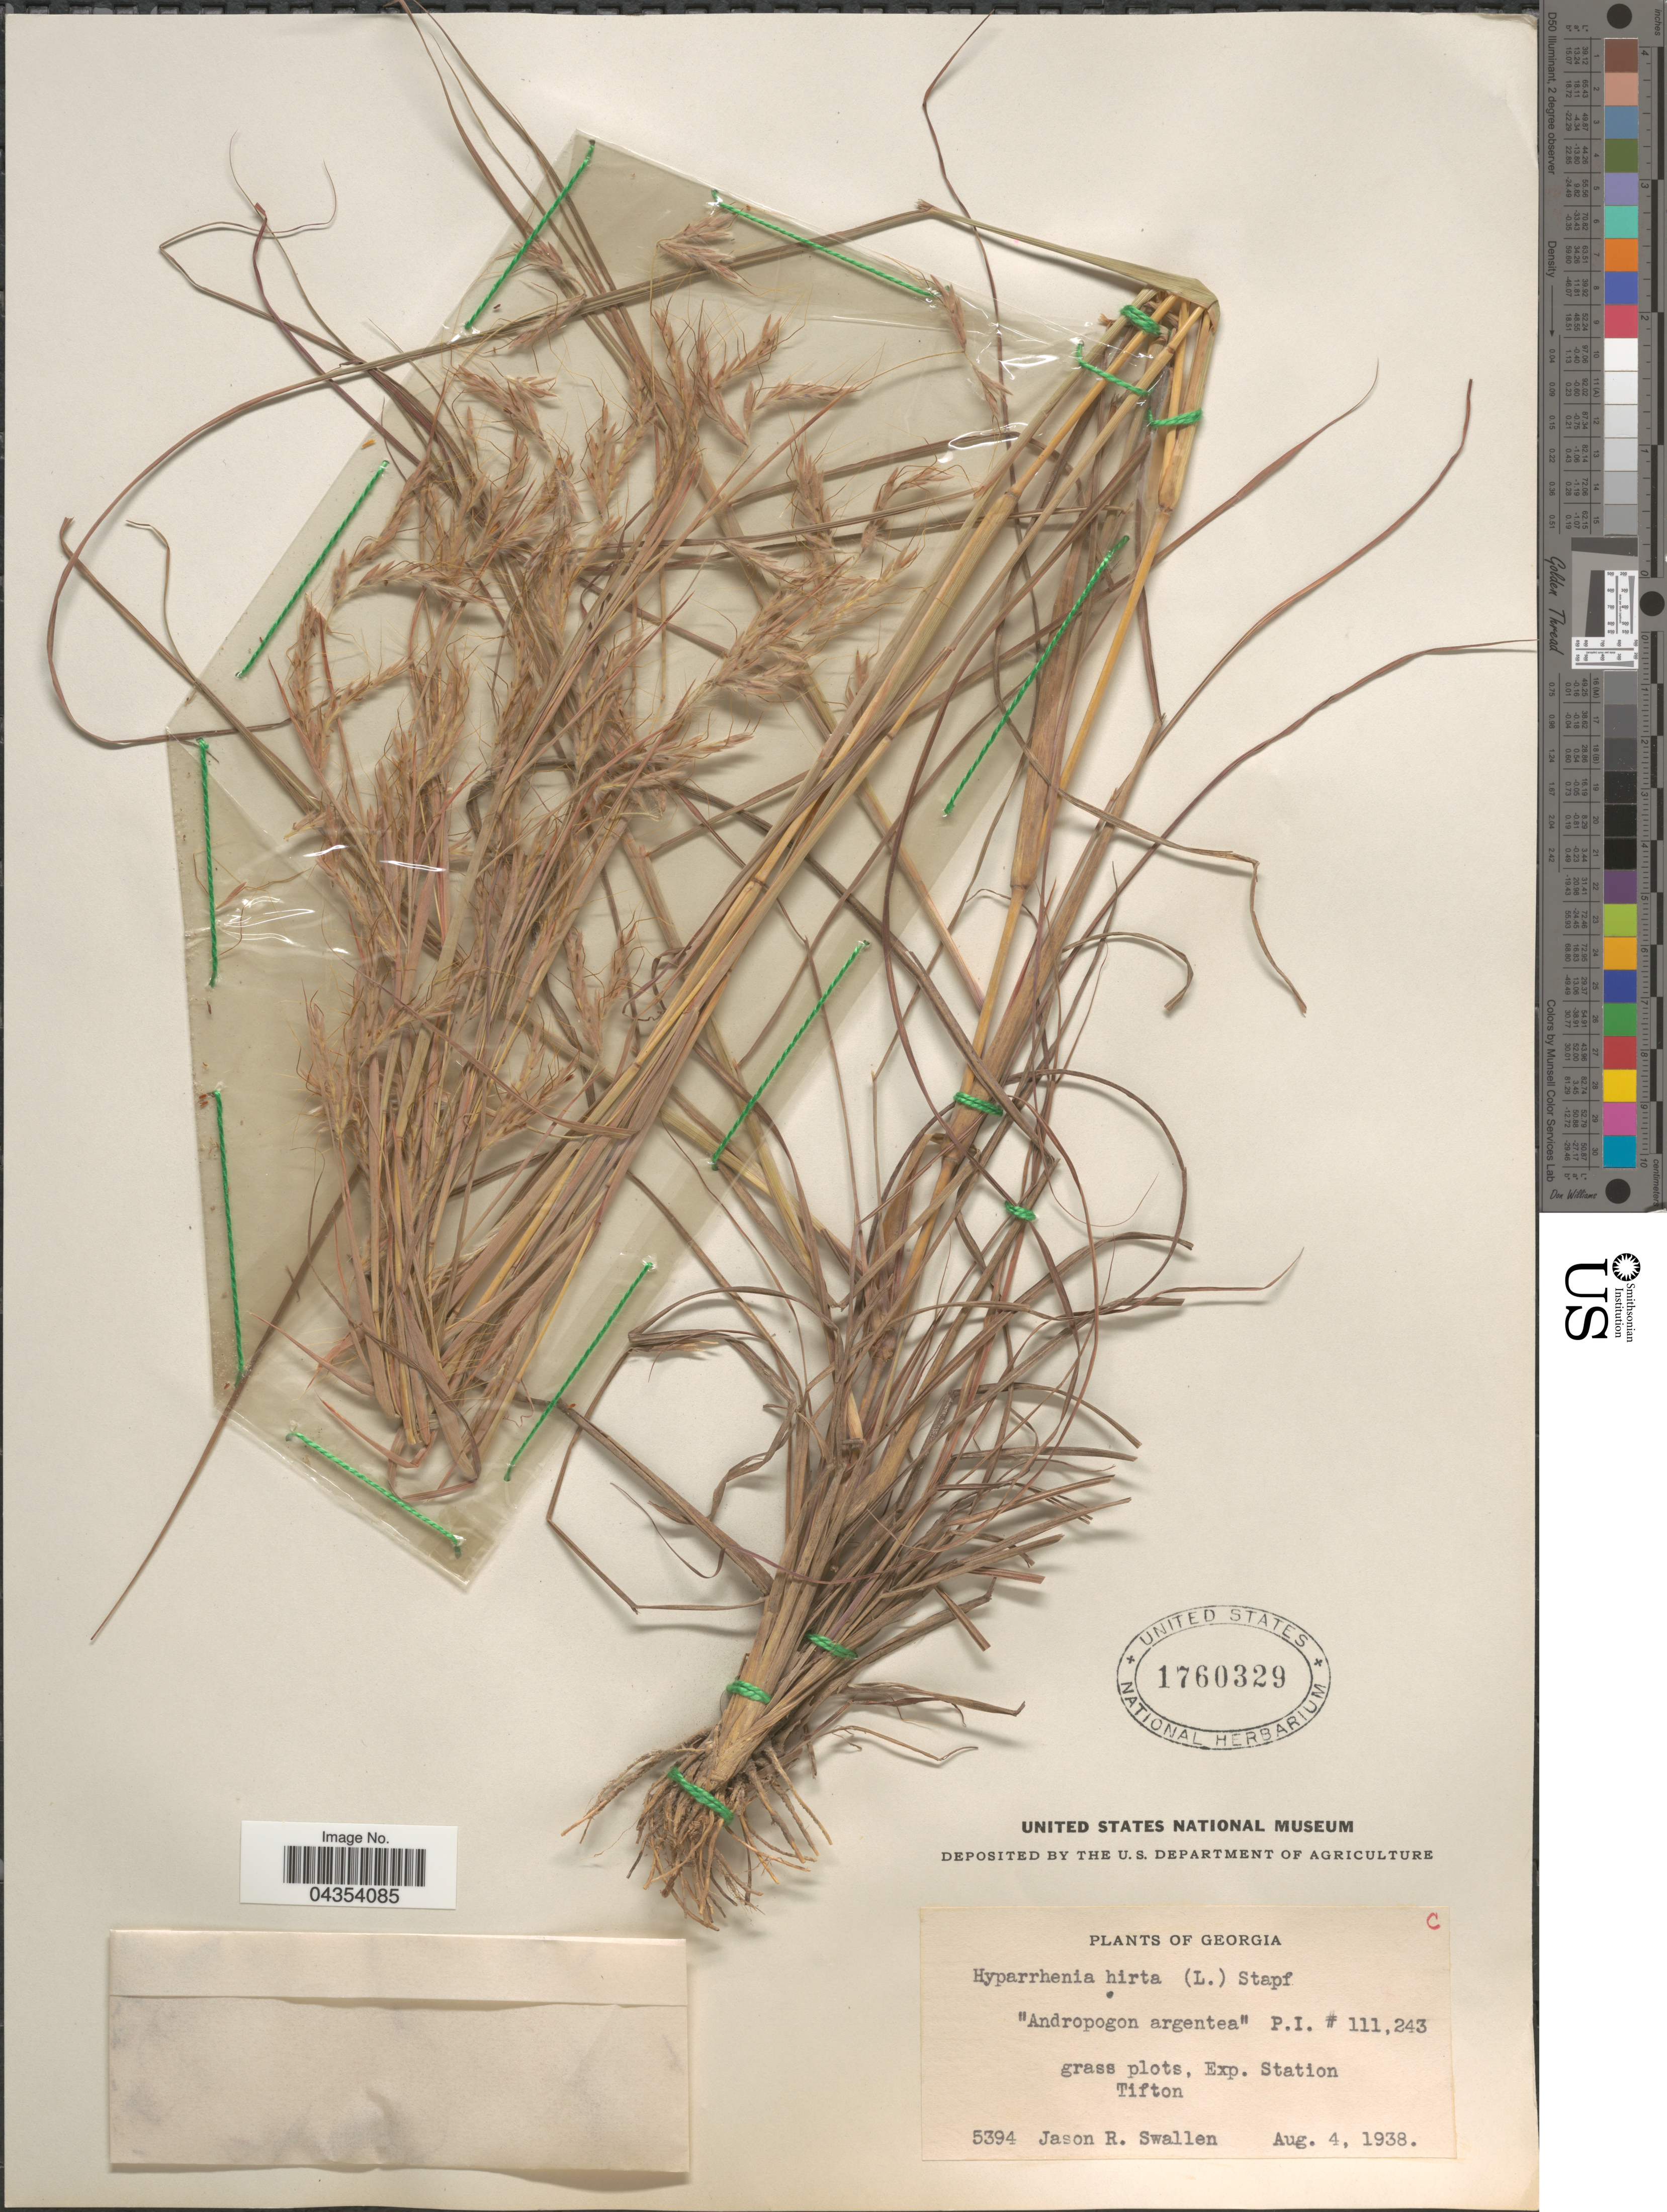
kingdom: Plantae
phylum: Tracheophyta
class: Liliopsida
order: Poales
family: Poaceae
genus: Hyparrhenia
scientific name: Hyparrhenia hirta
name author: (L.) Stapf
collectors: J. R. Swallen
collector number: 5394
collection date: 1938-08-04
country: United States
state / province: Georgia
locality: Grass plots, Exp. Station. Tifton.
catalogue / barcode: US 1760329